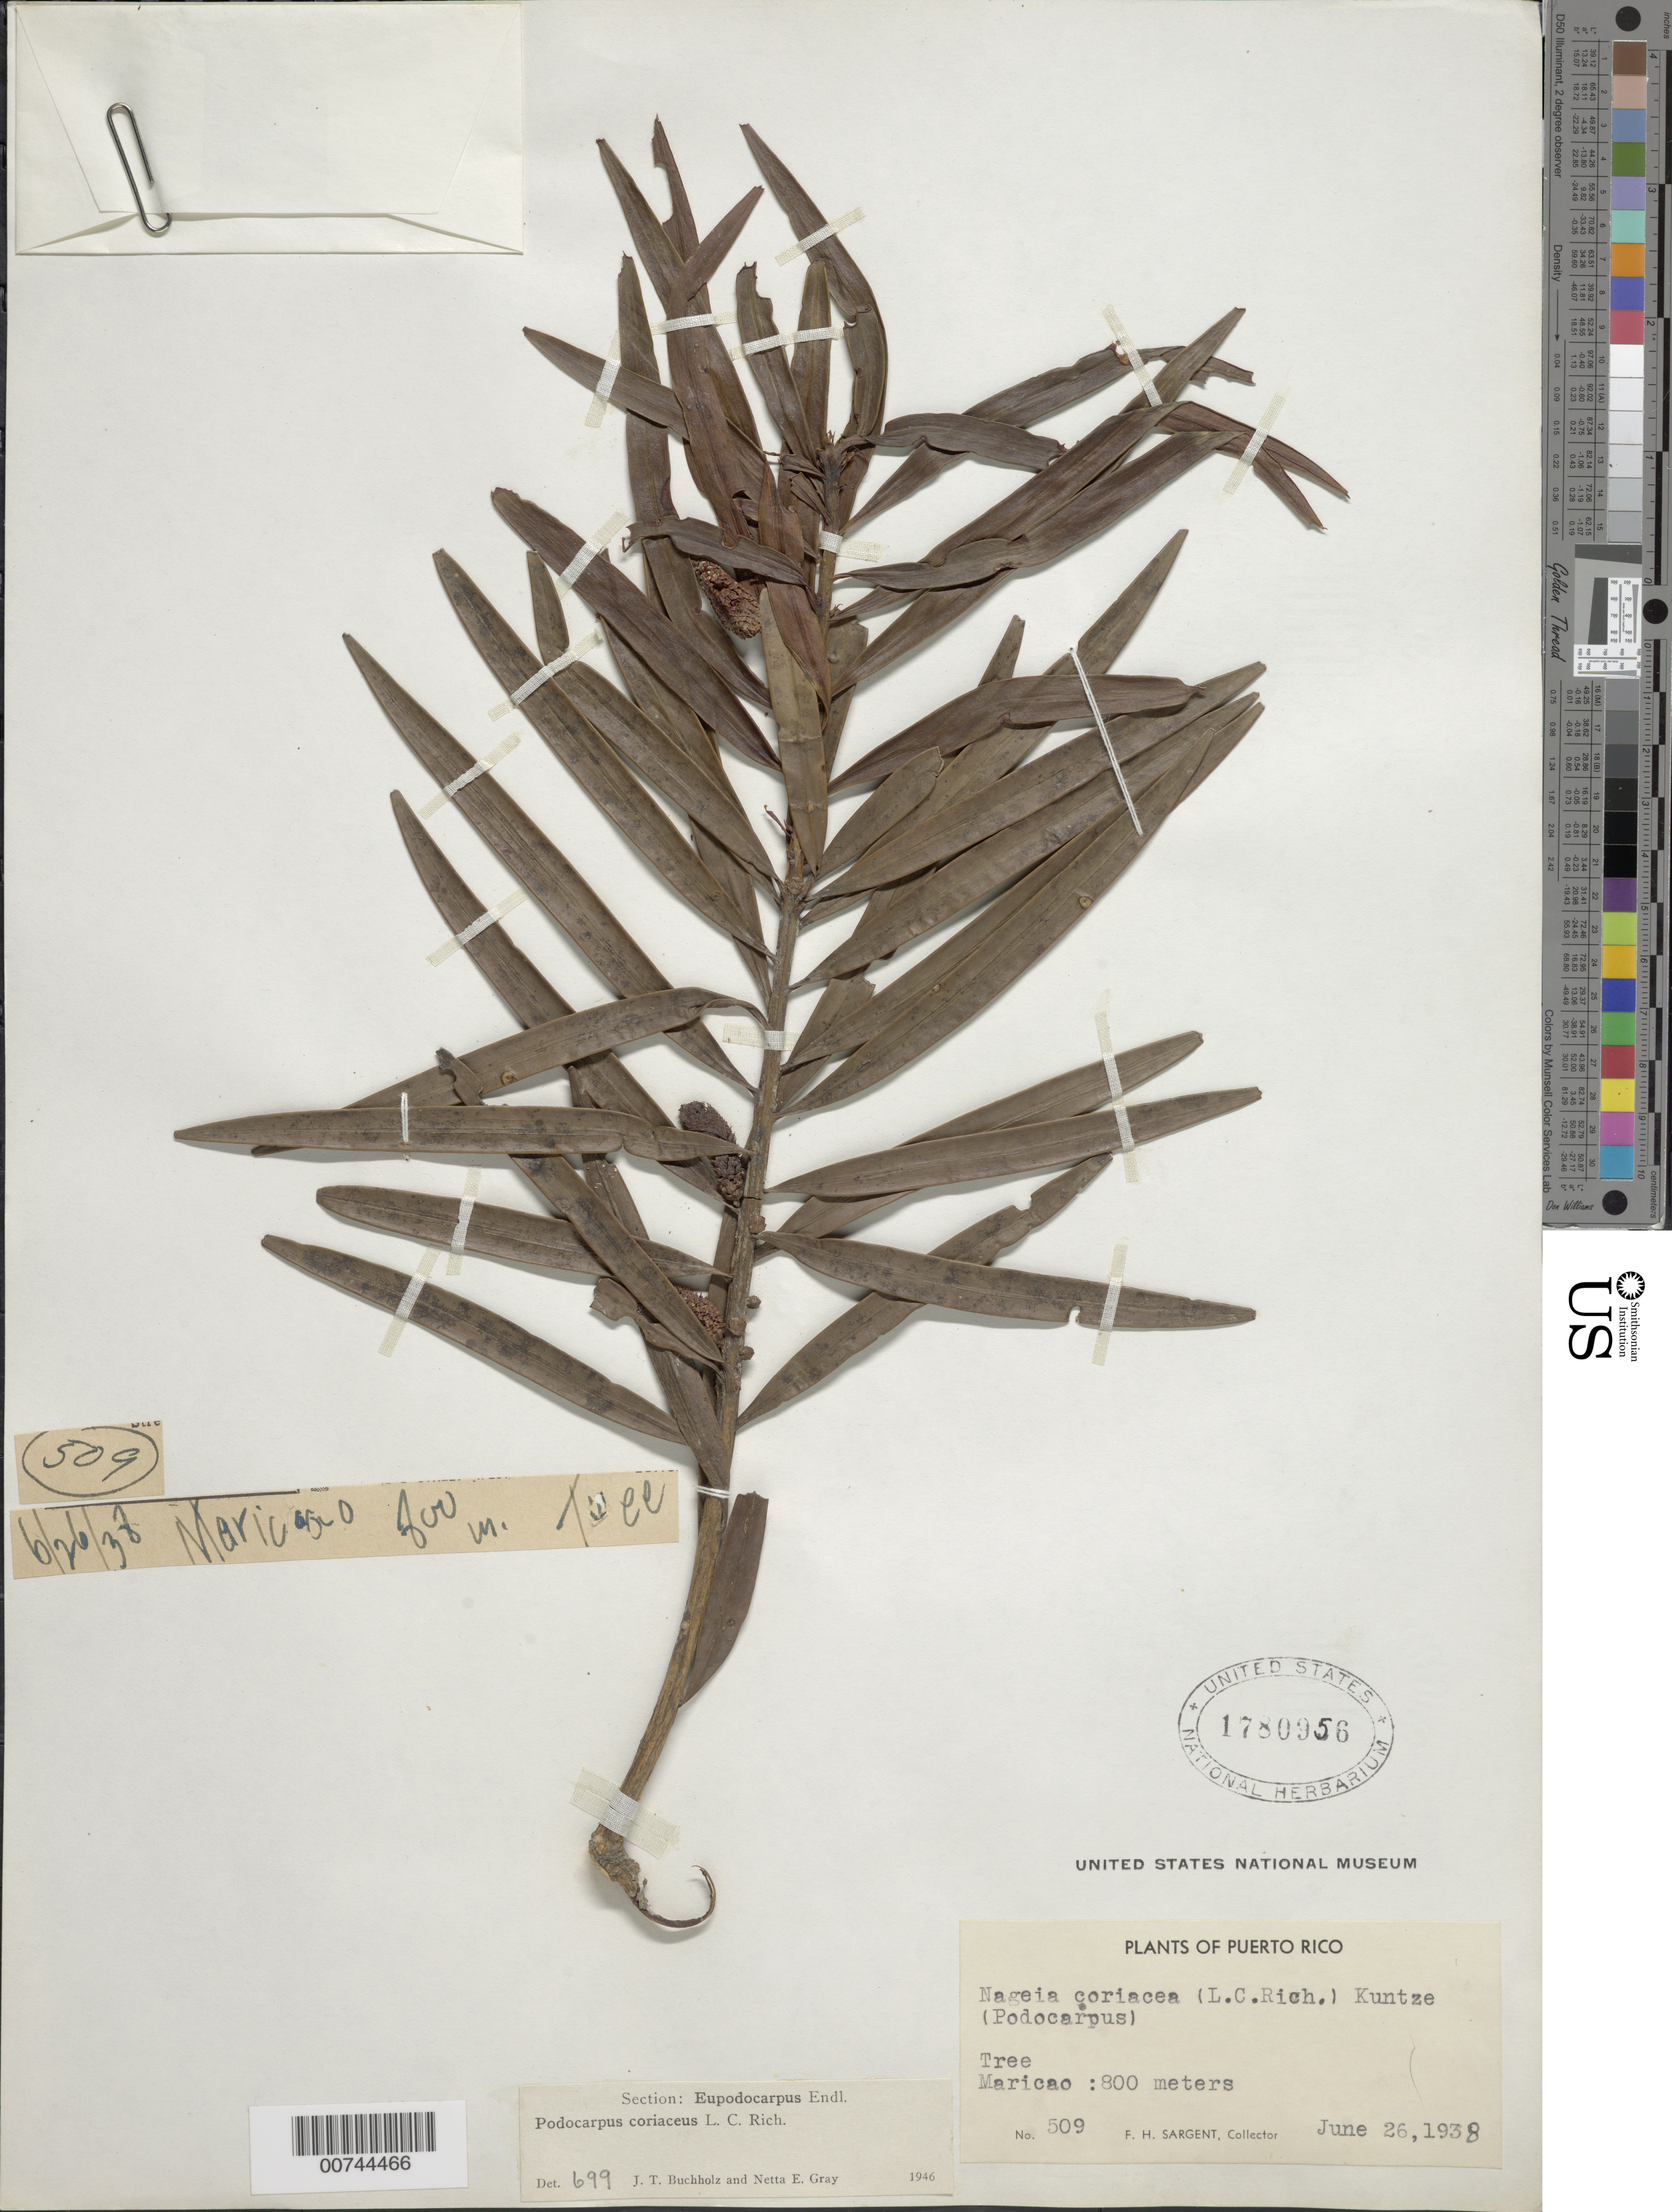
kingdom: Plantae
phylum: Tracheophyta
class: Pinopsida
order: Pinales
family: Podocarpaceae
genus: Podocarpus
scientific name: Podocarpus coriaceus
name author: Rich. & A. Rich.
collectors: F. H. Sargent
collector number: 509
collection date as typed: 26 Jun 1938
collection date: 1938-06-26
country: Puerto Rico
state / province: Maricao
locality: Maricao.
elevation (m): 800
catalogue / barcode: US 1780956